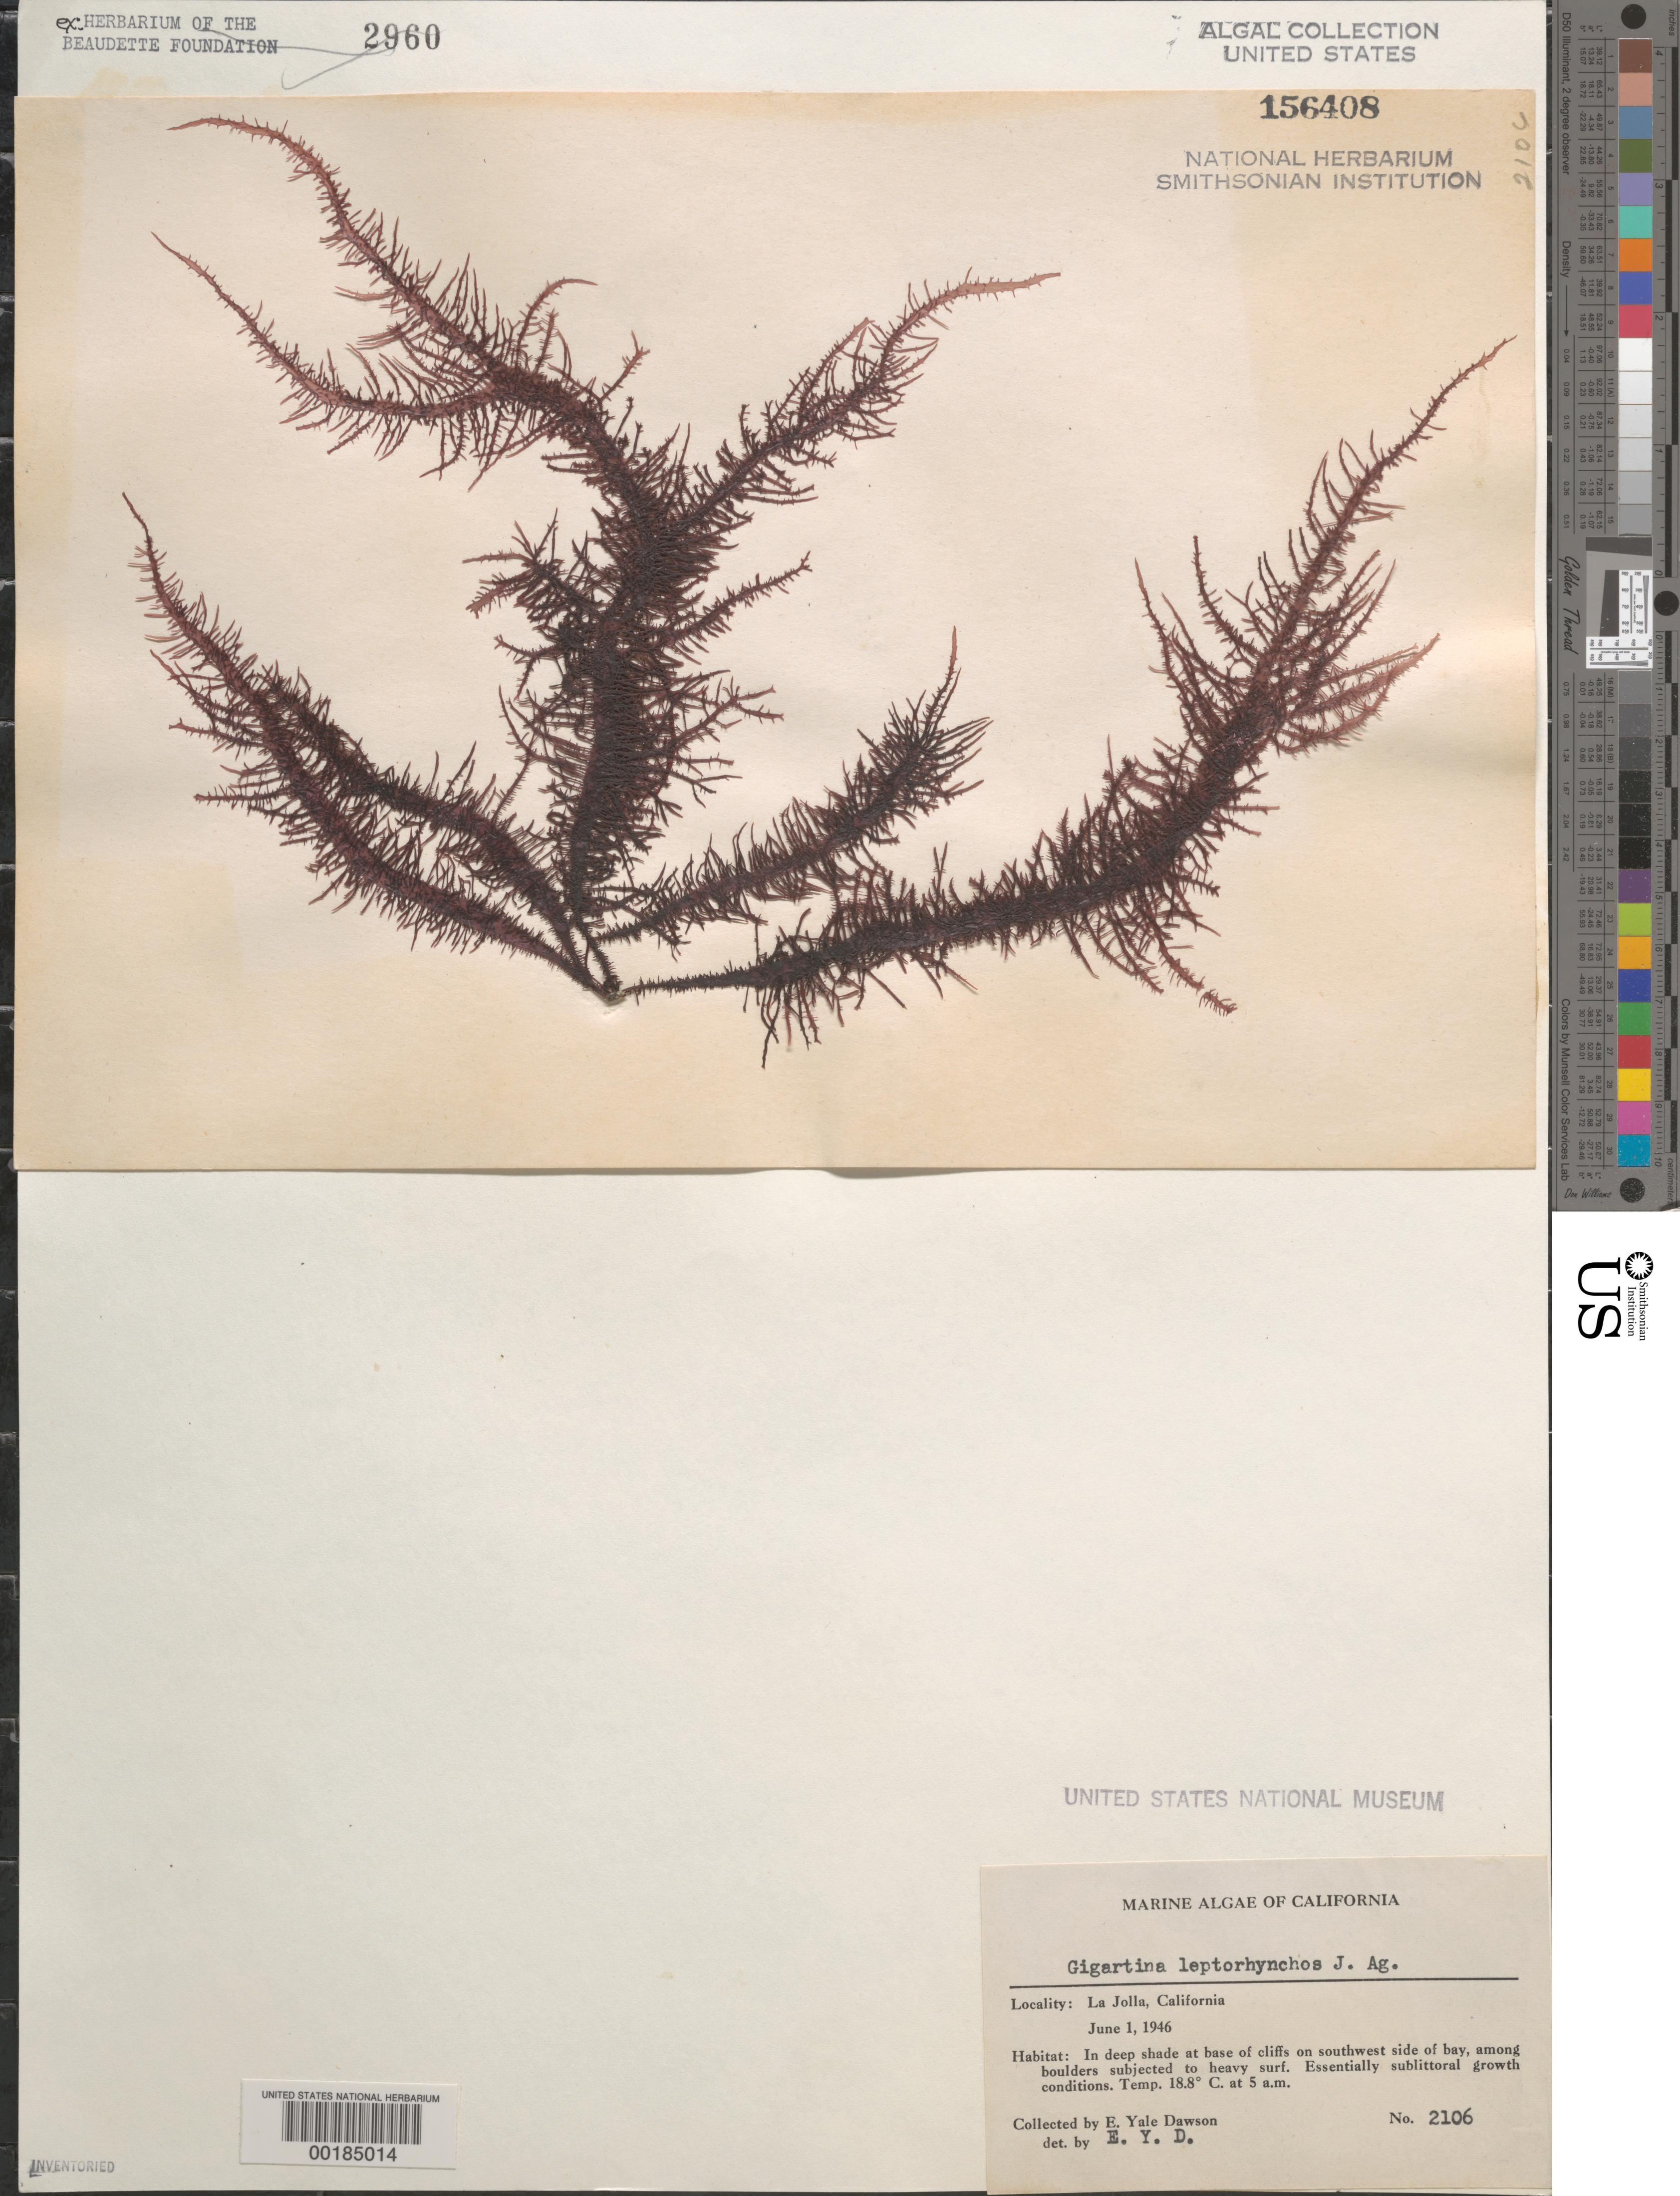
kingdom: Plantae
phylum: Rhodophyta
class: Florideophyceae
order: Gigartinales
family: Gigartinaceae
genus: Mazzaella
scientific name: Mazzaella leptorhynchos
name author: (J. Agardh) Leister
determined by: Algae name updating Project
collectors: E. Y. Dawson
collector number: EYD 2106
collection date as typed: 01 Jun 1946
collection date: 1946-06-01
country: United States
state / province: California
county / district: San Diego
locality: La Jolla, southwest La Jolla Bay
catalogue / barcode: US 156408